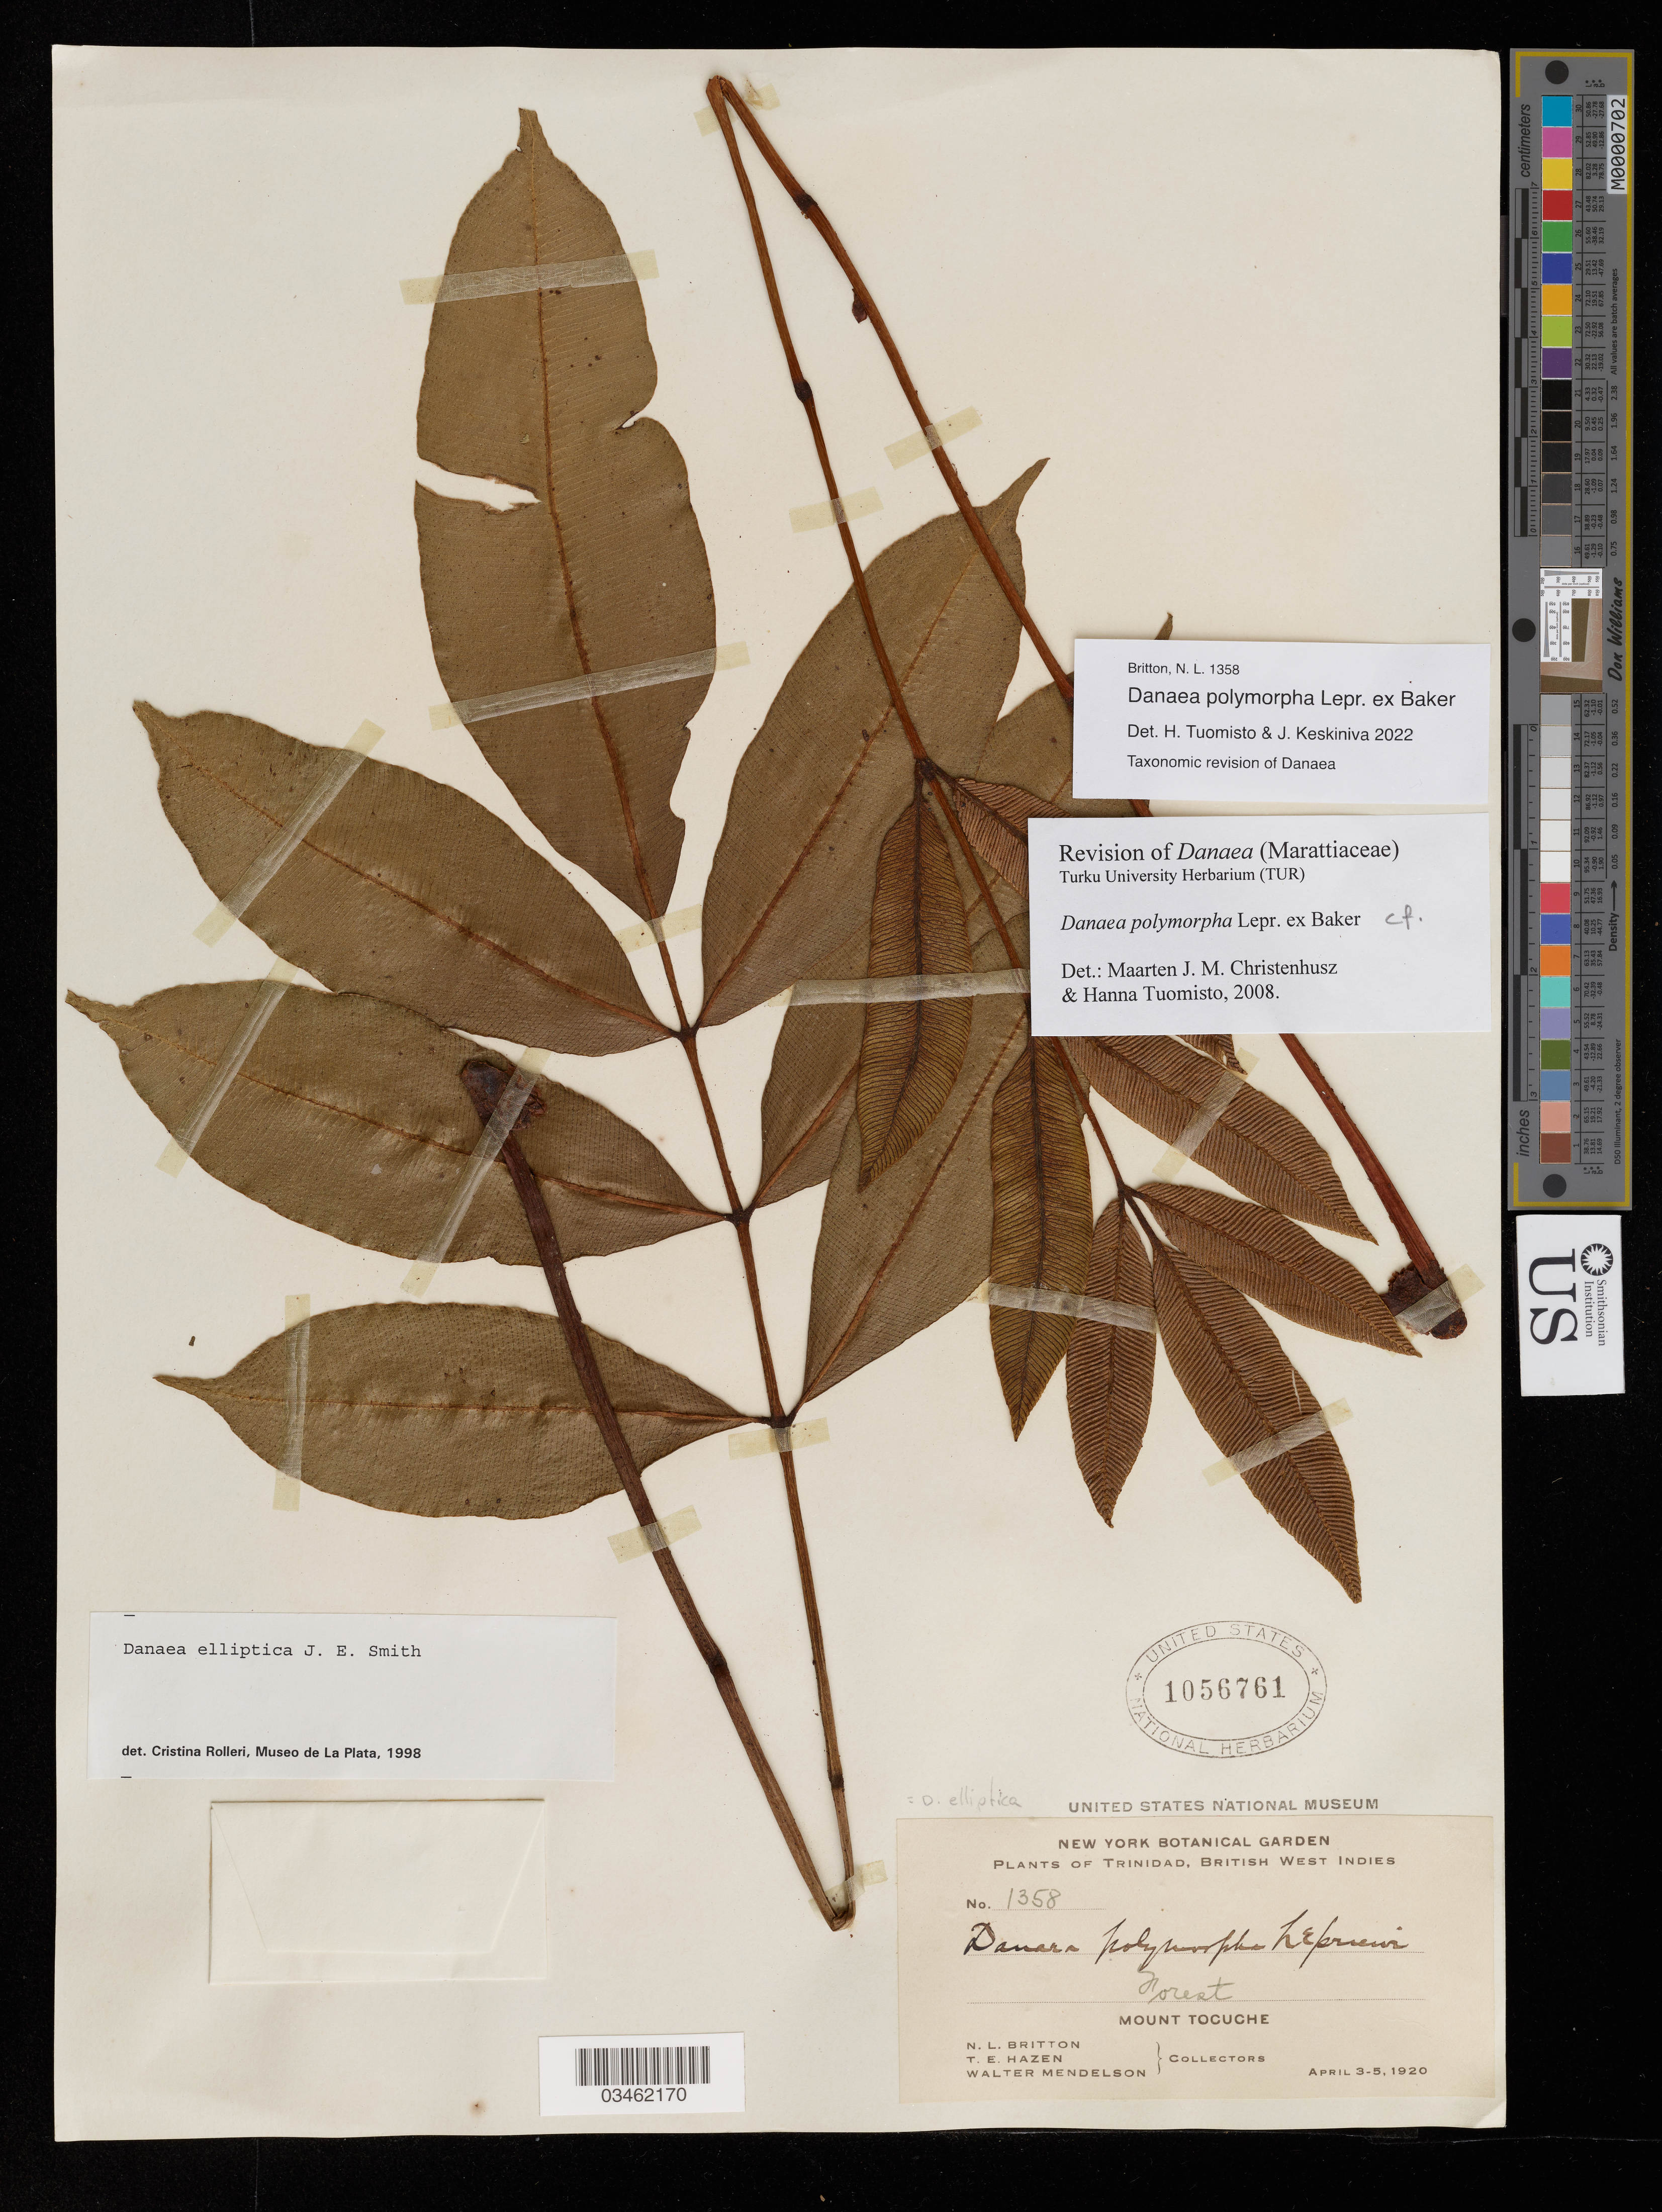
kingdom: Plantae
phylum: Tracheophyta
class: Polypodiopsida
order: Marattiales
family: Marattiaceae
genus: Danaea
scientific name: Danaea polymorpha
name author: Lepr.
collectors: N. Britton, T. E. Hazen & W. Mendelson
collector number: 1358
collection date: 1920-04-03/1920-04-05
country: Trinidad and Tobago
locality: Trinidad, British West Indies. Forest. Mount Tocuche.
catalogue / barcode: US 1056761